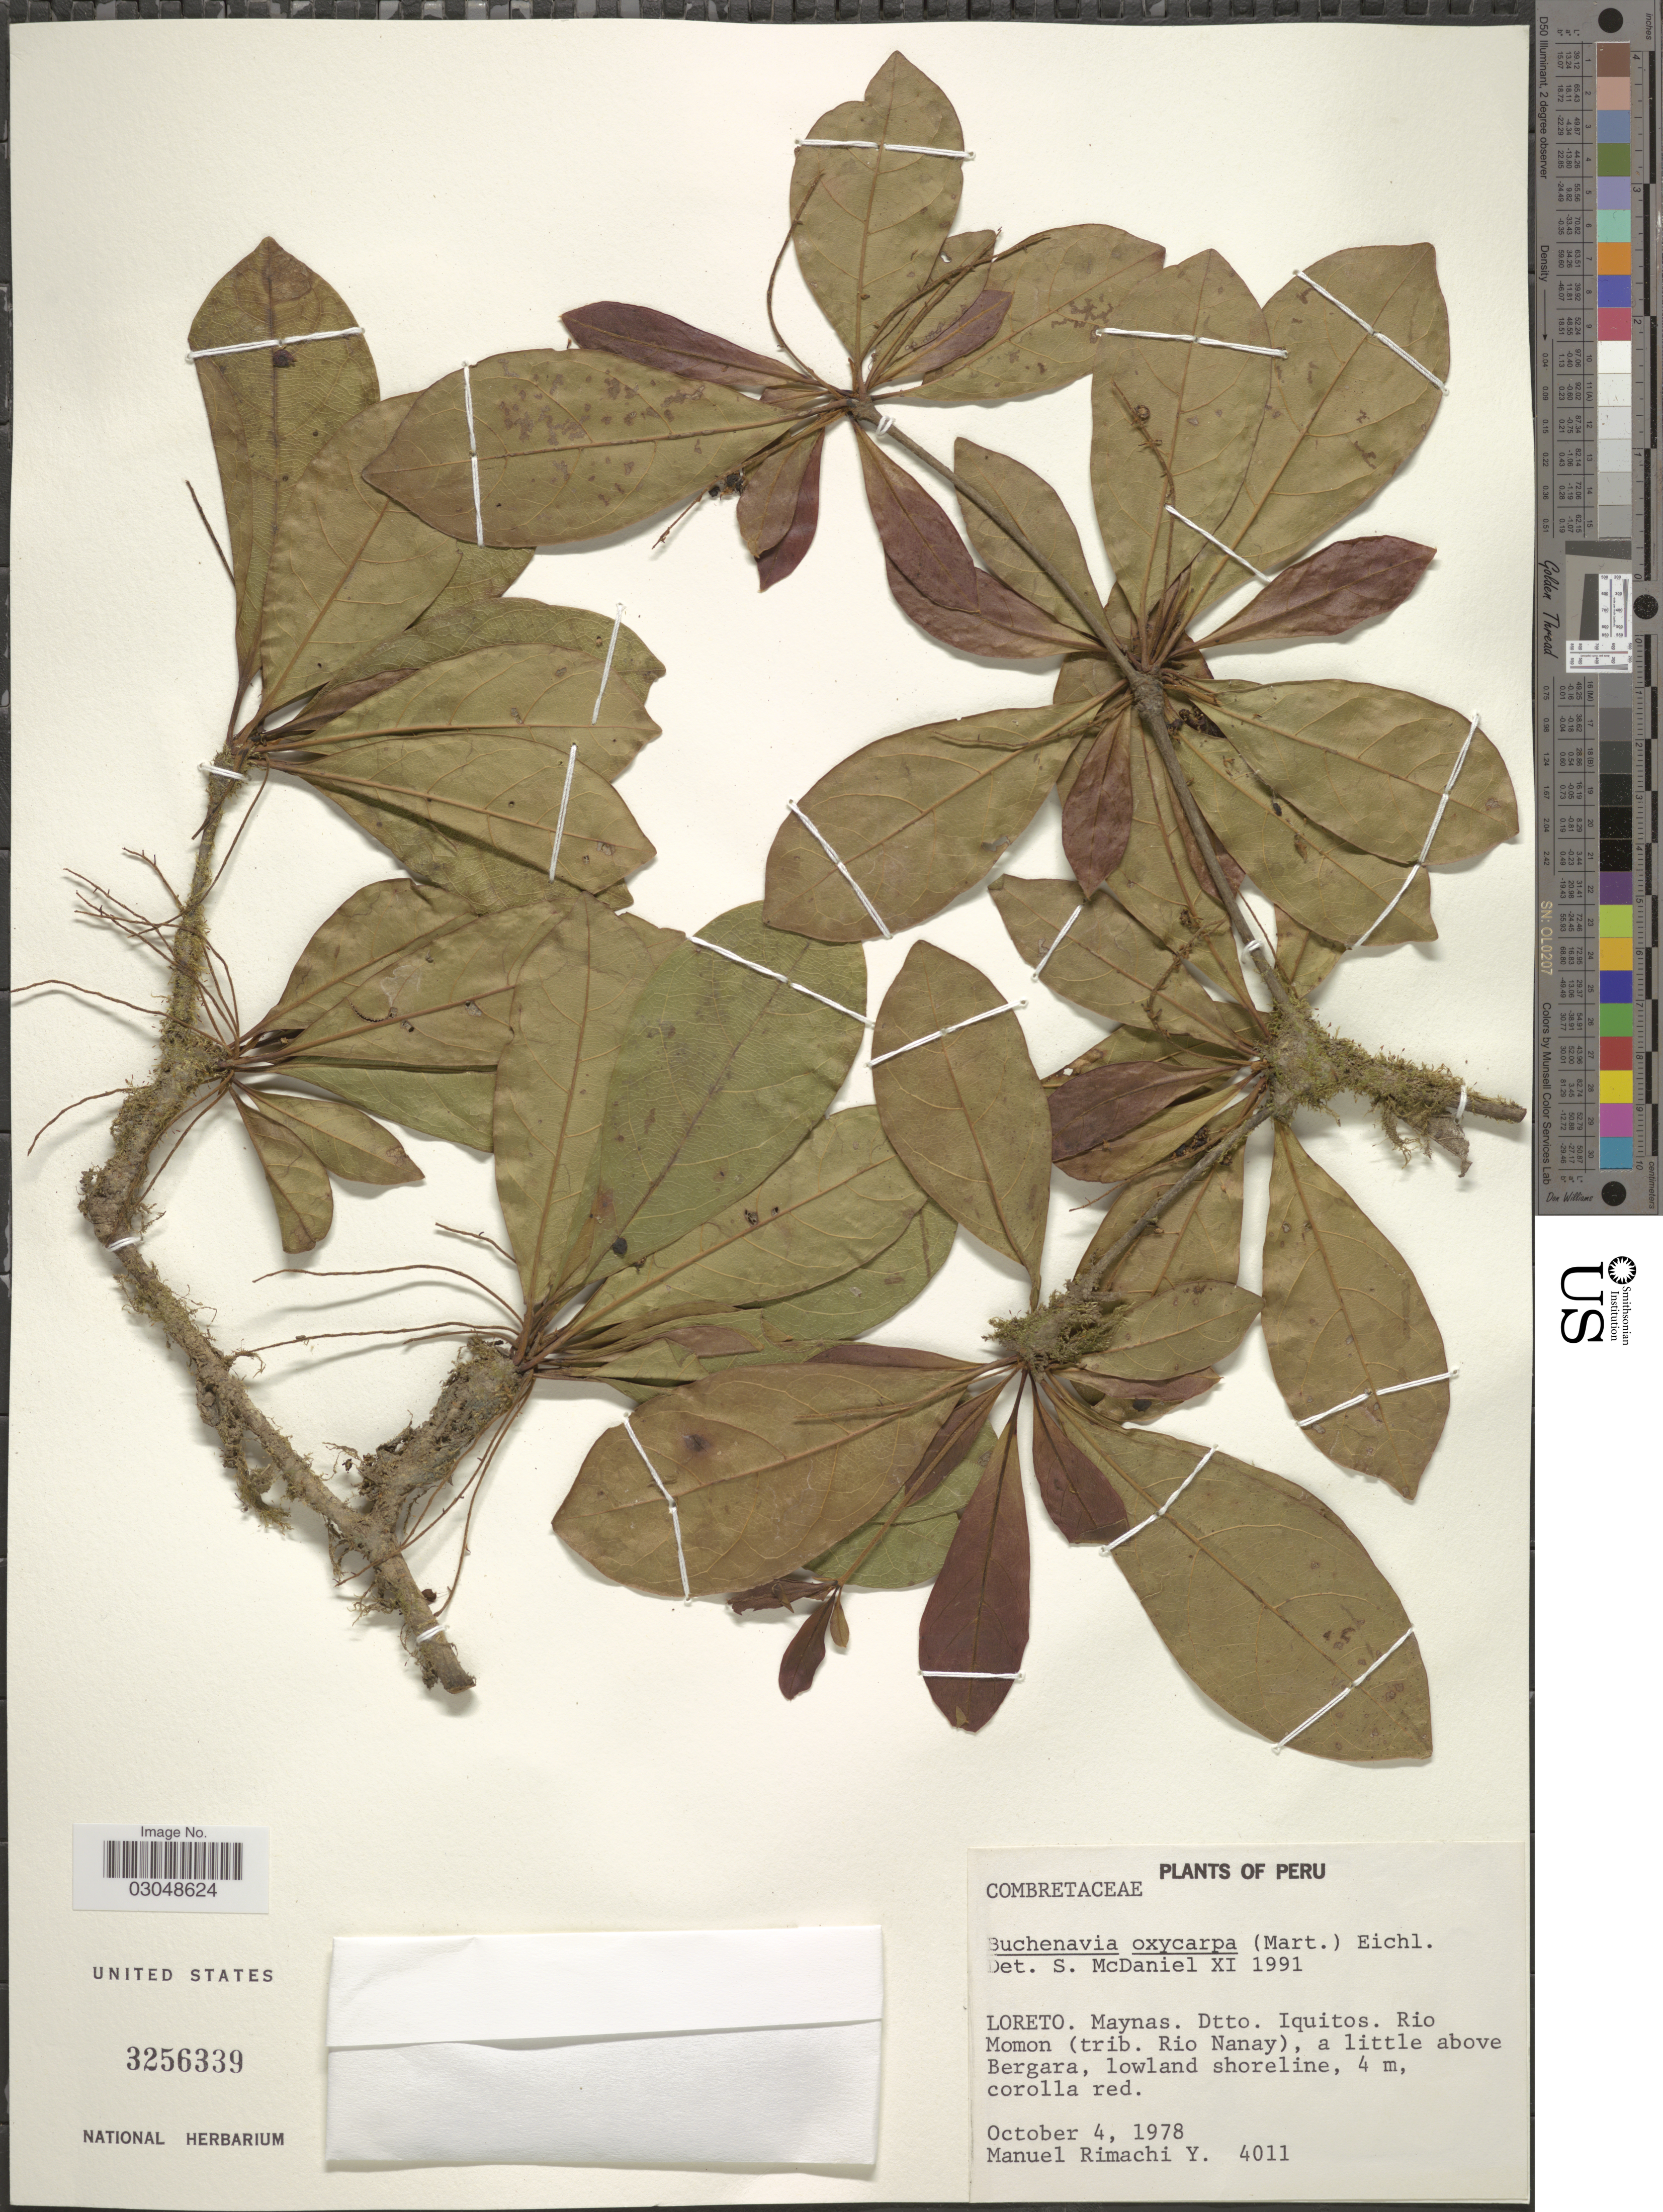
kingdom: Plantae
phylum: Tracheophyta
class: Magnoliopsida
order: Myrtales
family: Combretaceae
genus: Terminalia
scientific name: Terminalia oxycarpa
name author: Mart.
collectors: M. Rimachi Y.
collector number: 4011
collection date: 1978-10-04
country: Peru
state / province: Loreto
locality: Maynas. Dtto. Iquitos. Rio Momon (trib. Rio Nanay), a little above Bergara.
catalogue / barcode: US 3256339